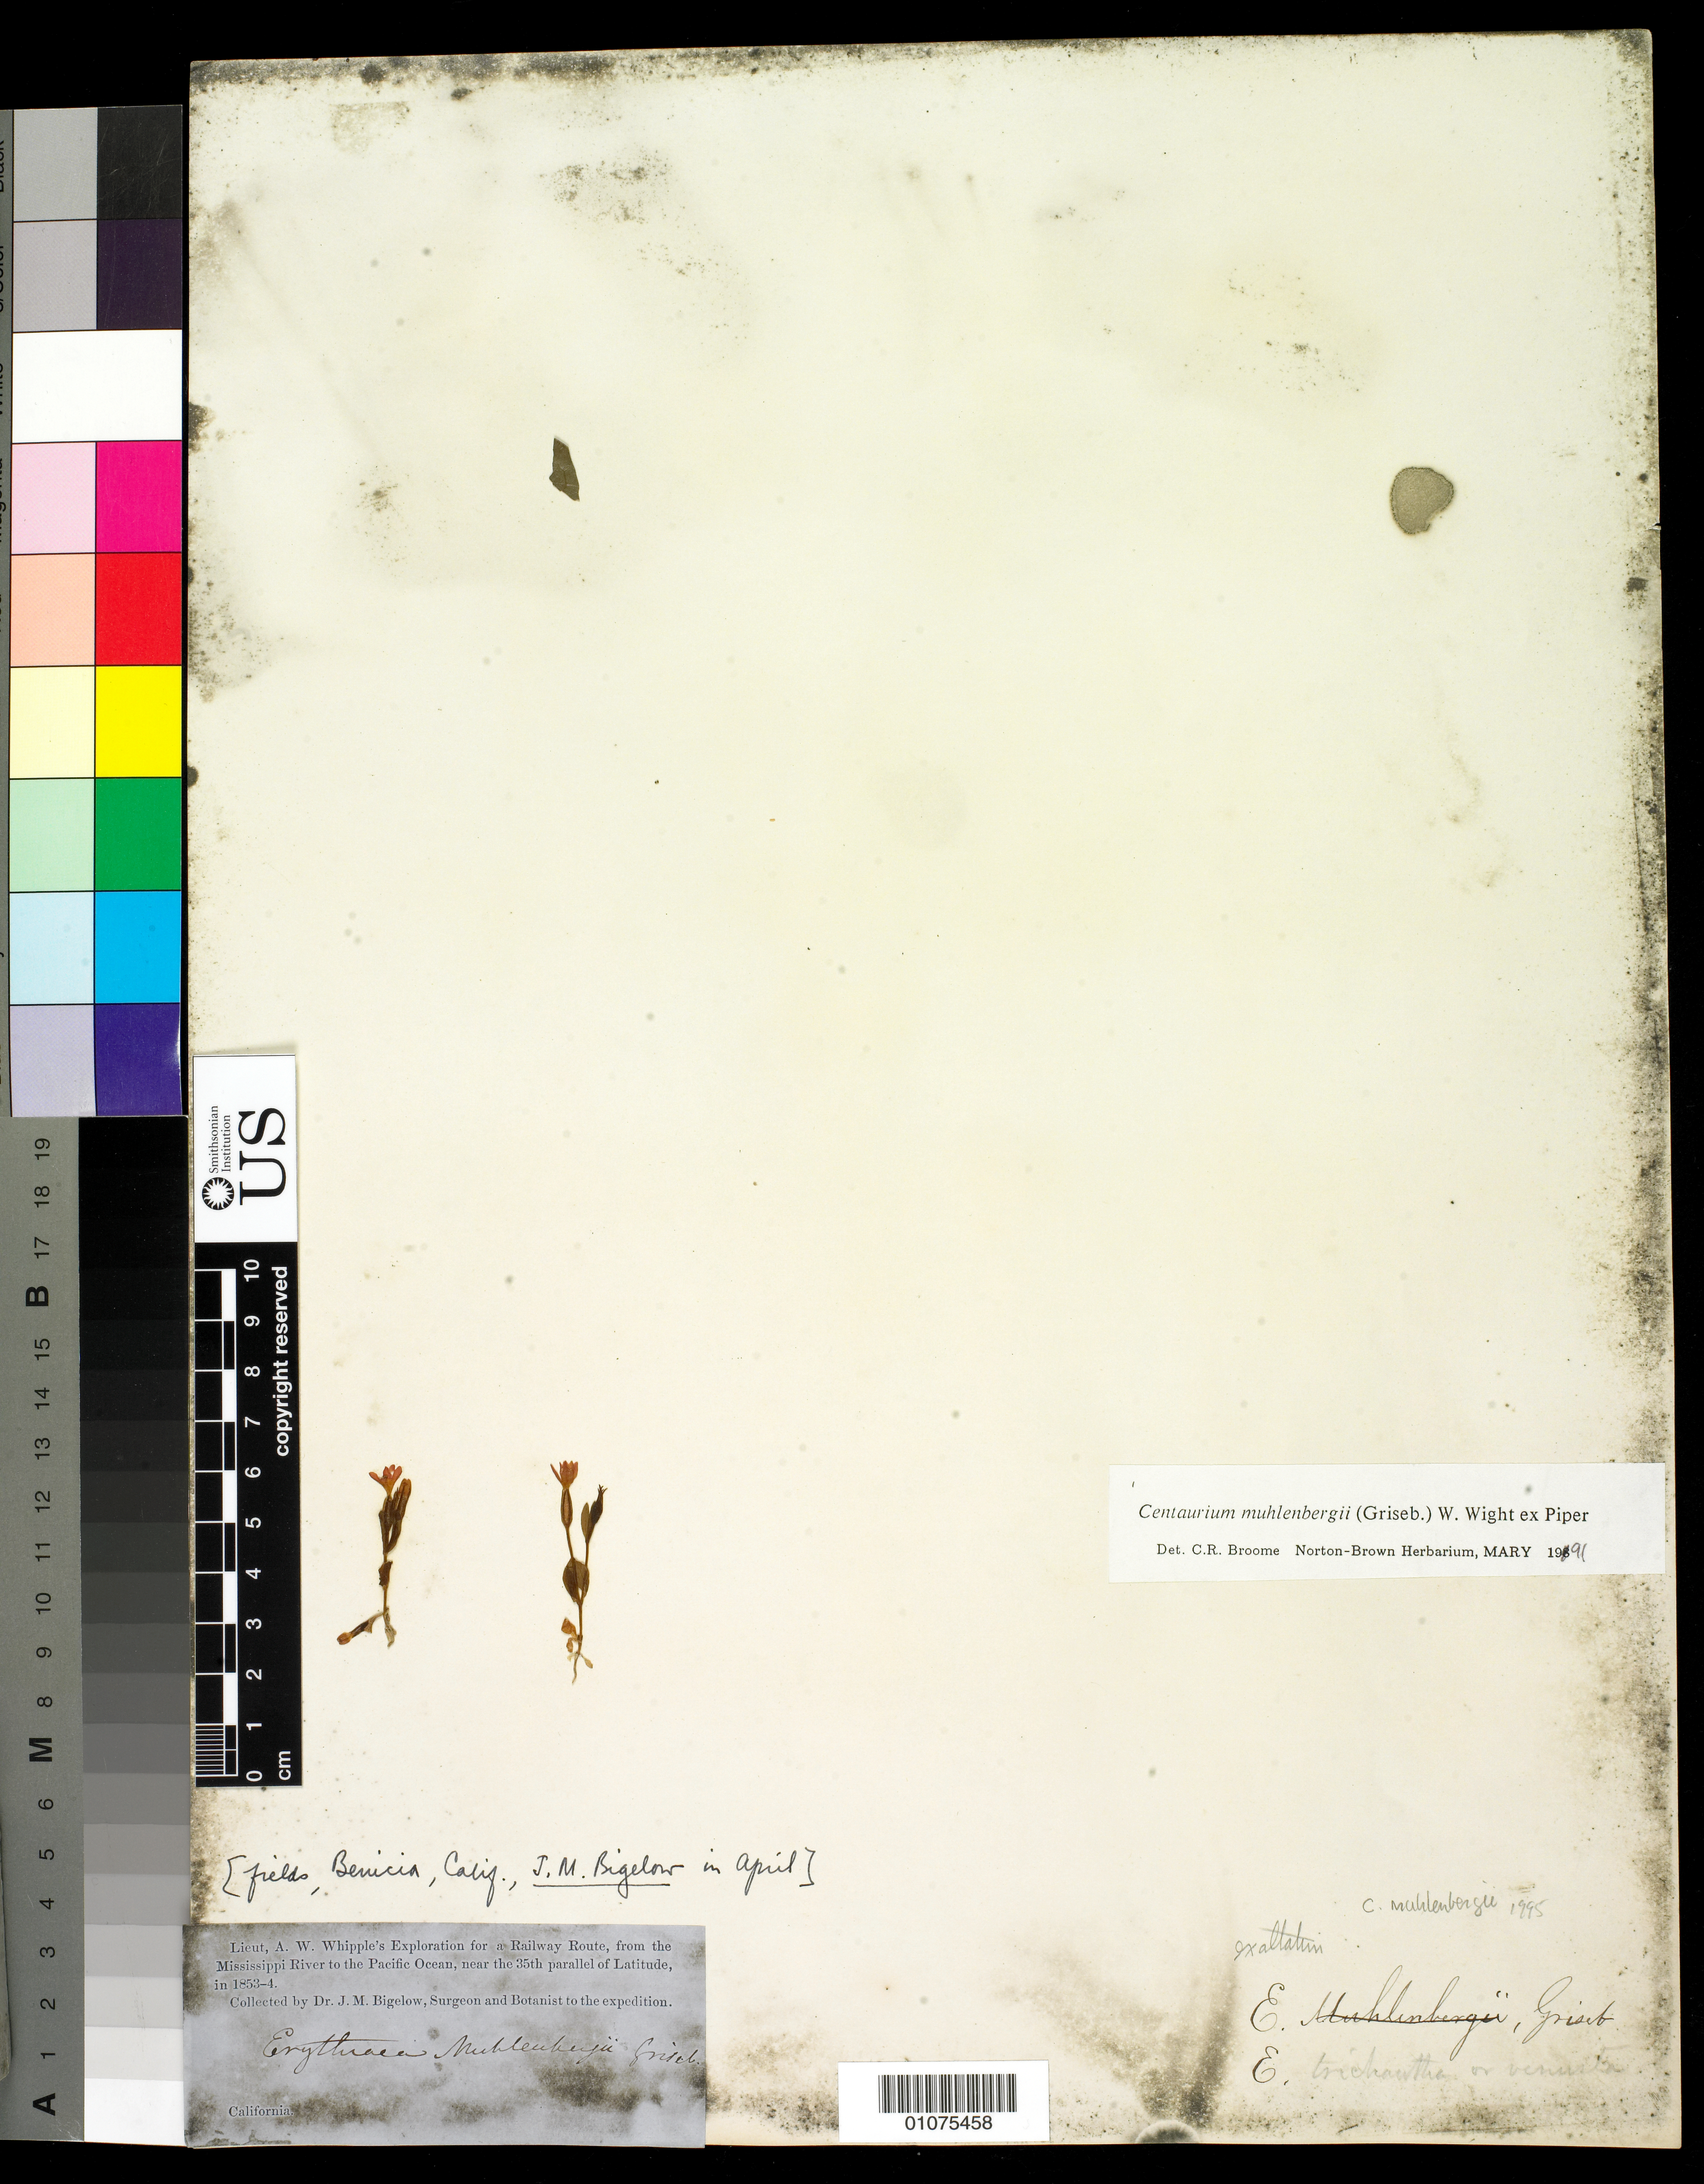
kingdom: Plantae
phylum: Tracheophyta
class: Magnoliopsida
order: Gentianales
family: Gentianaceae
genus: Centaurium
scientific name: Centaurium muehlenbergii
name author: (Griseb.) W. Wight ex Piper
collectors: J. M. Bigelow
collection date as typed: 1853 to -- --- 1854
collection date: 1853/1854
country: United States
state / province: California